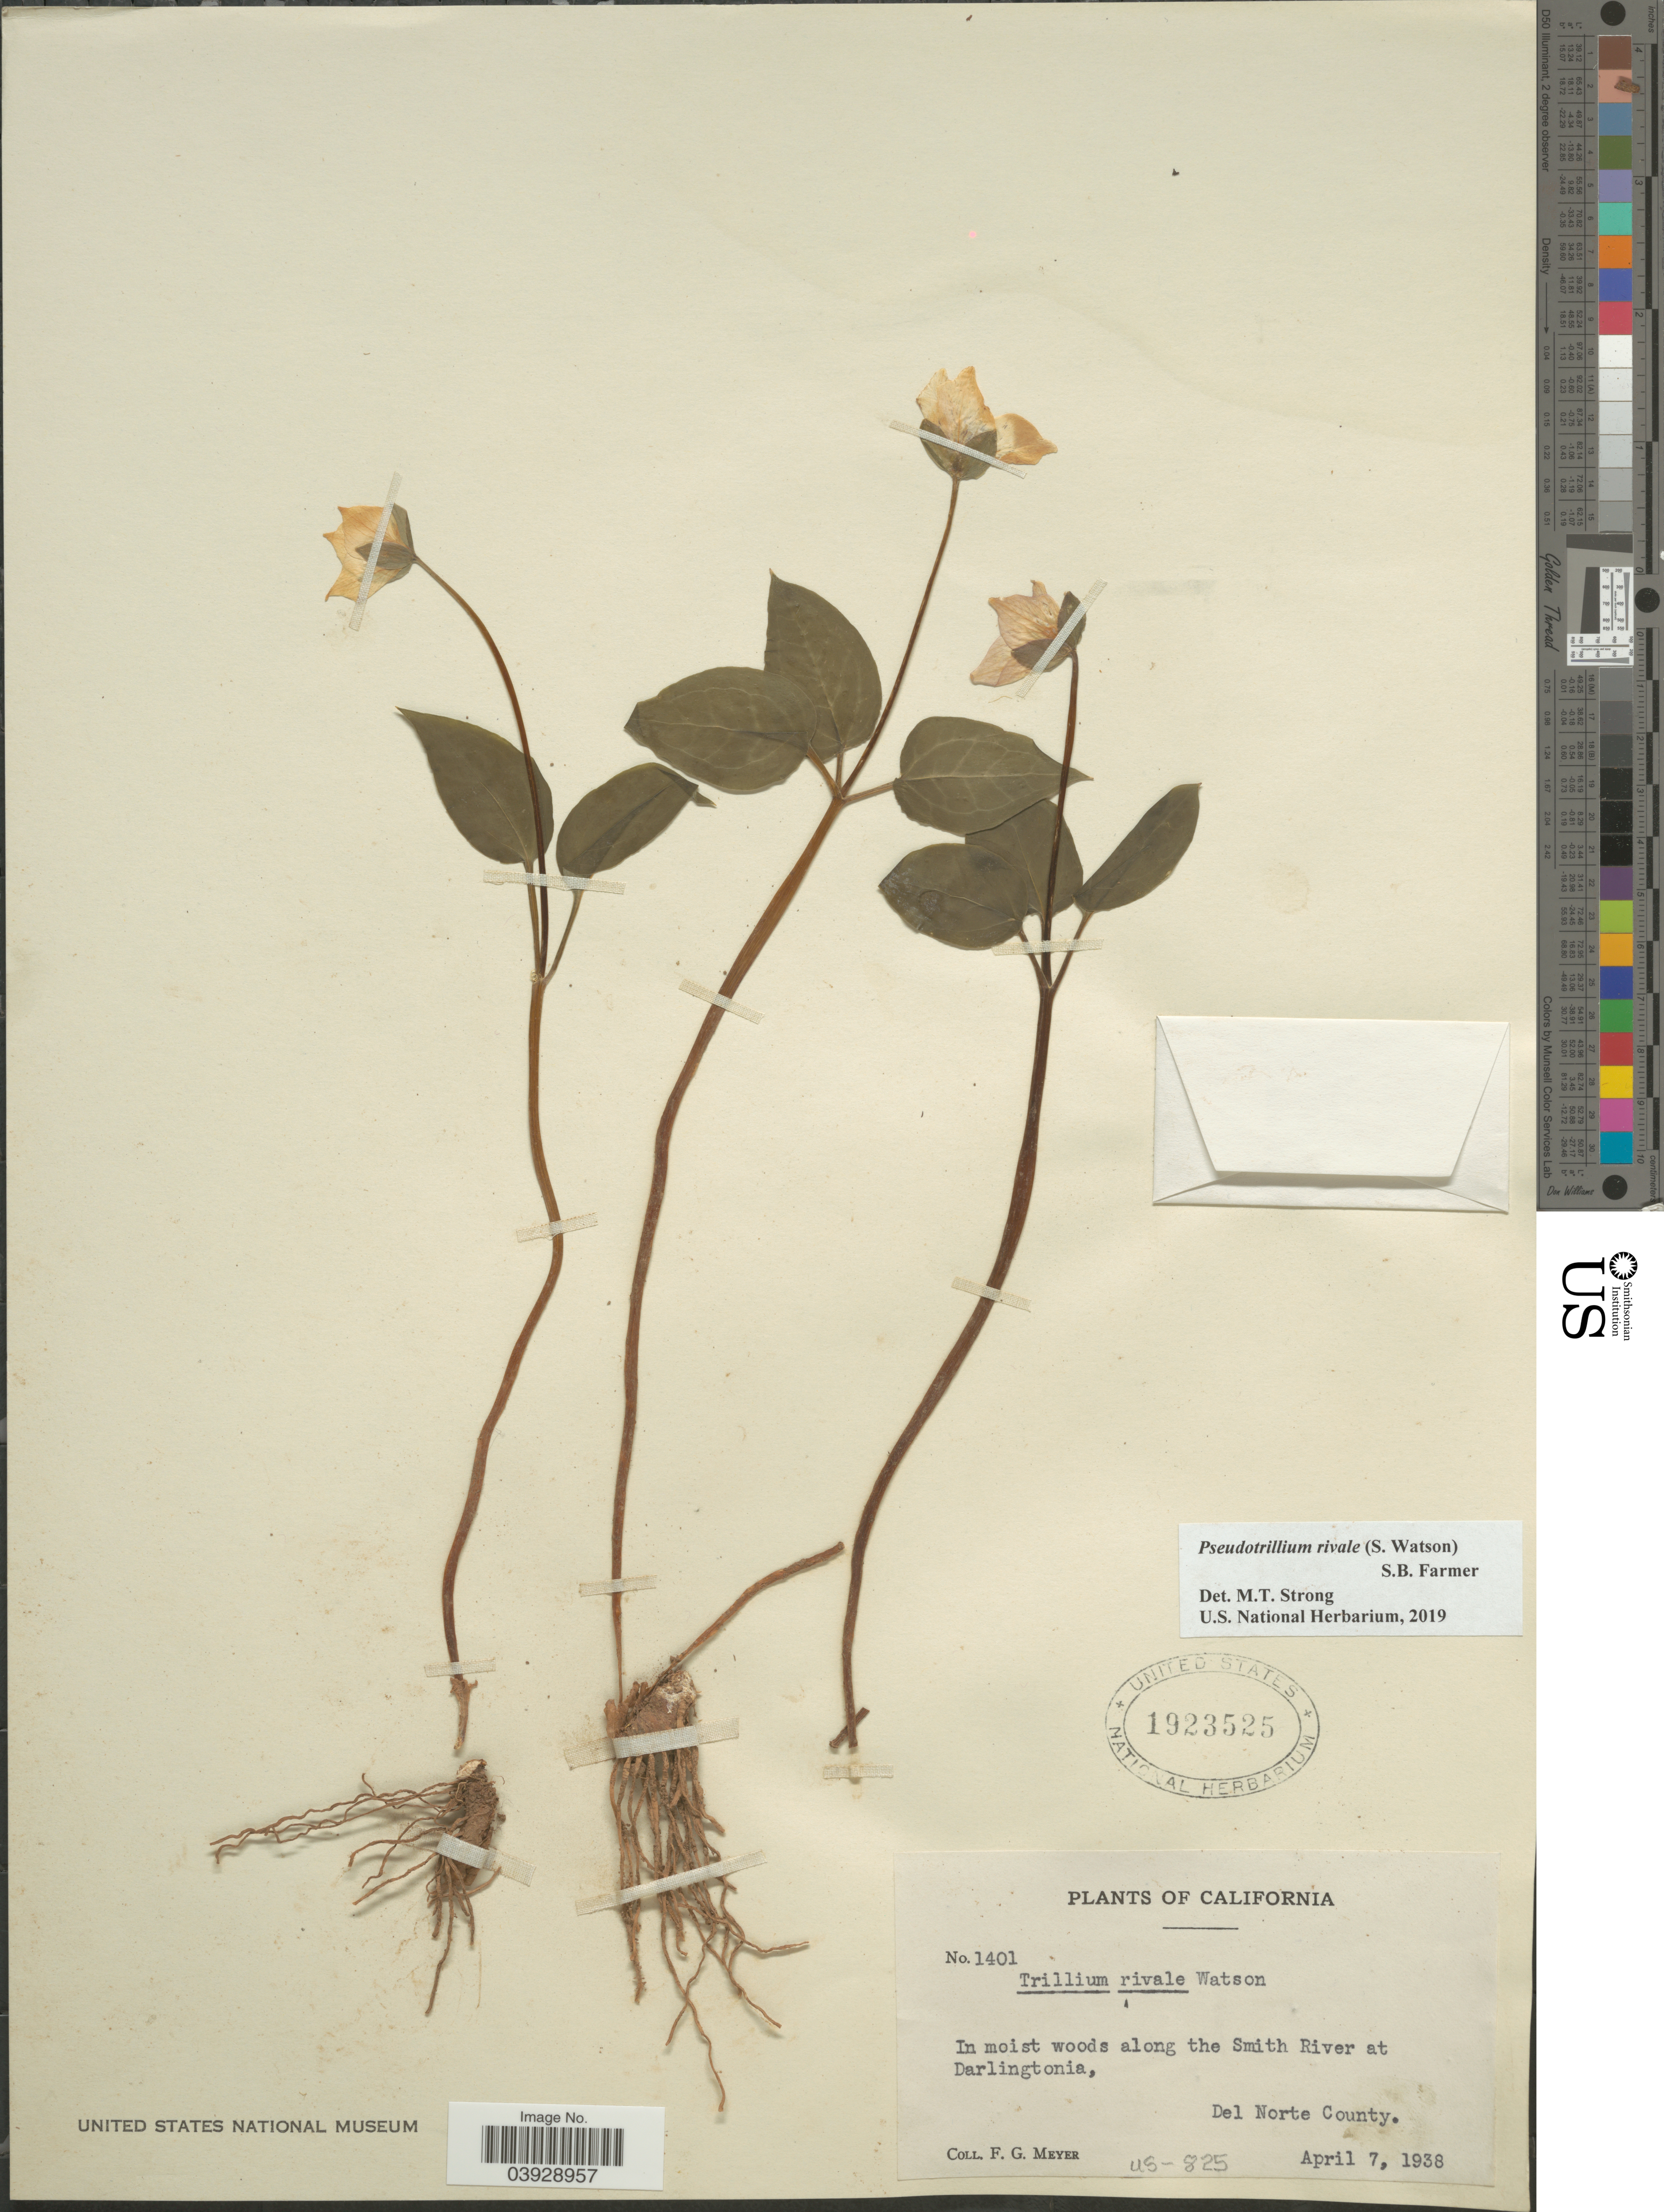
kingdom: Plantae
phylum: Tracheophyta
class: Liliopsida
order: Liliales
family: Melanthiaceae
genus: Pseudotrillium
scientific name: Pseudotrillium rivale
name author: (S. Watson) S.B. Farmer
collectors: F. G. Meyer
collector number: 1401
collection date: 1938-04-07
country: United States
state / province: California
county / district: Del Norte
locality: Along the Smith River at Darlingtonia, Del Norte County.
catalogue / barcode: US 1923525